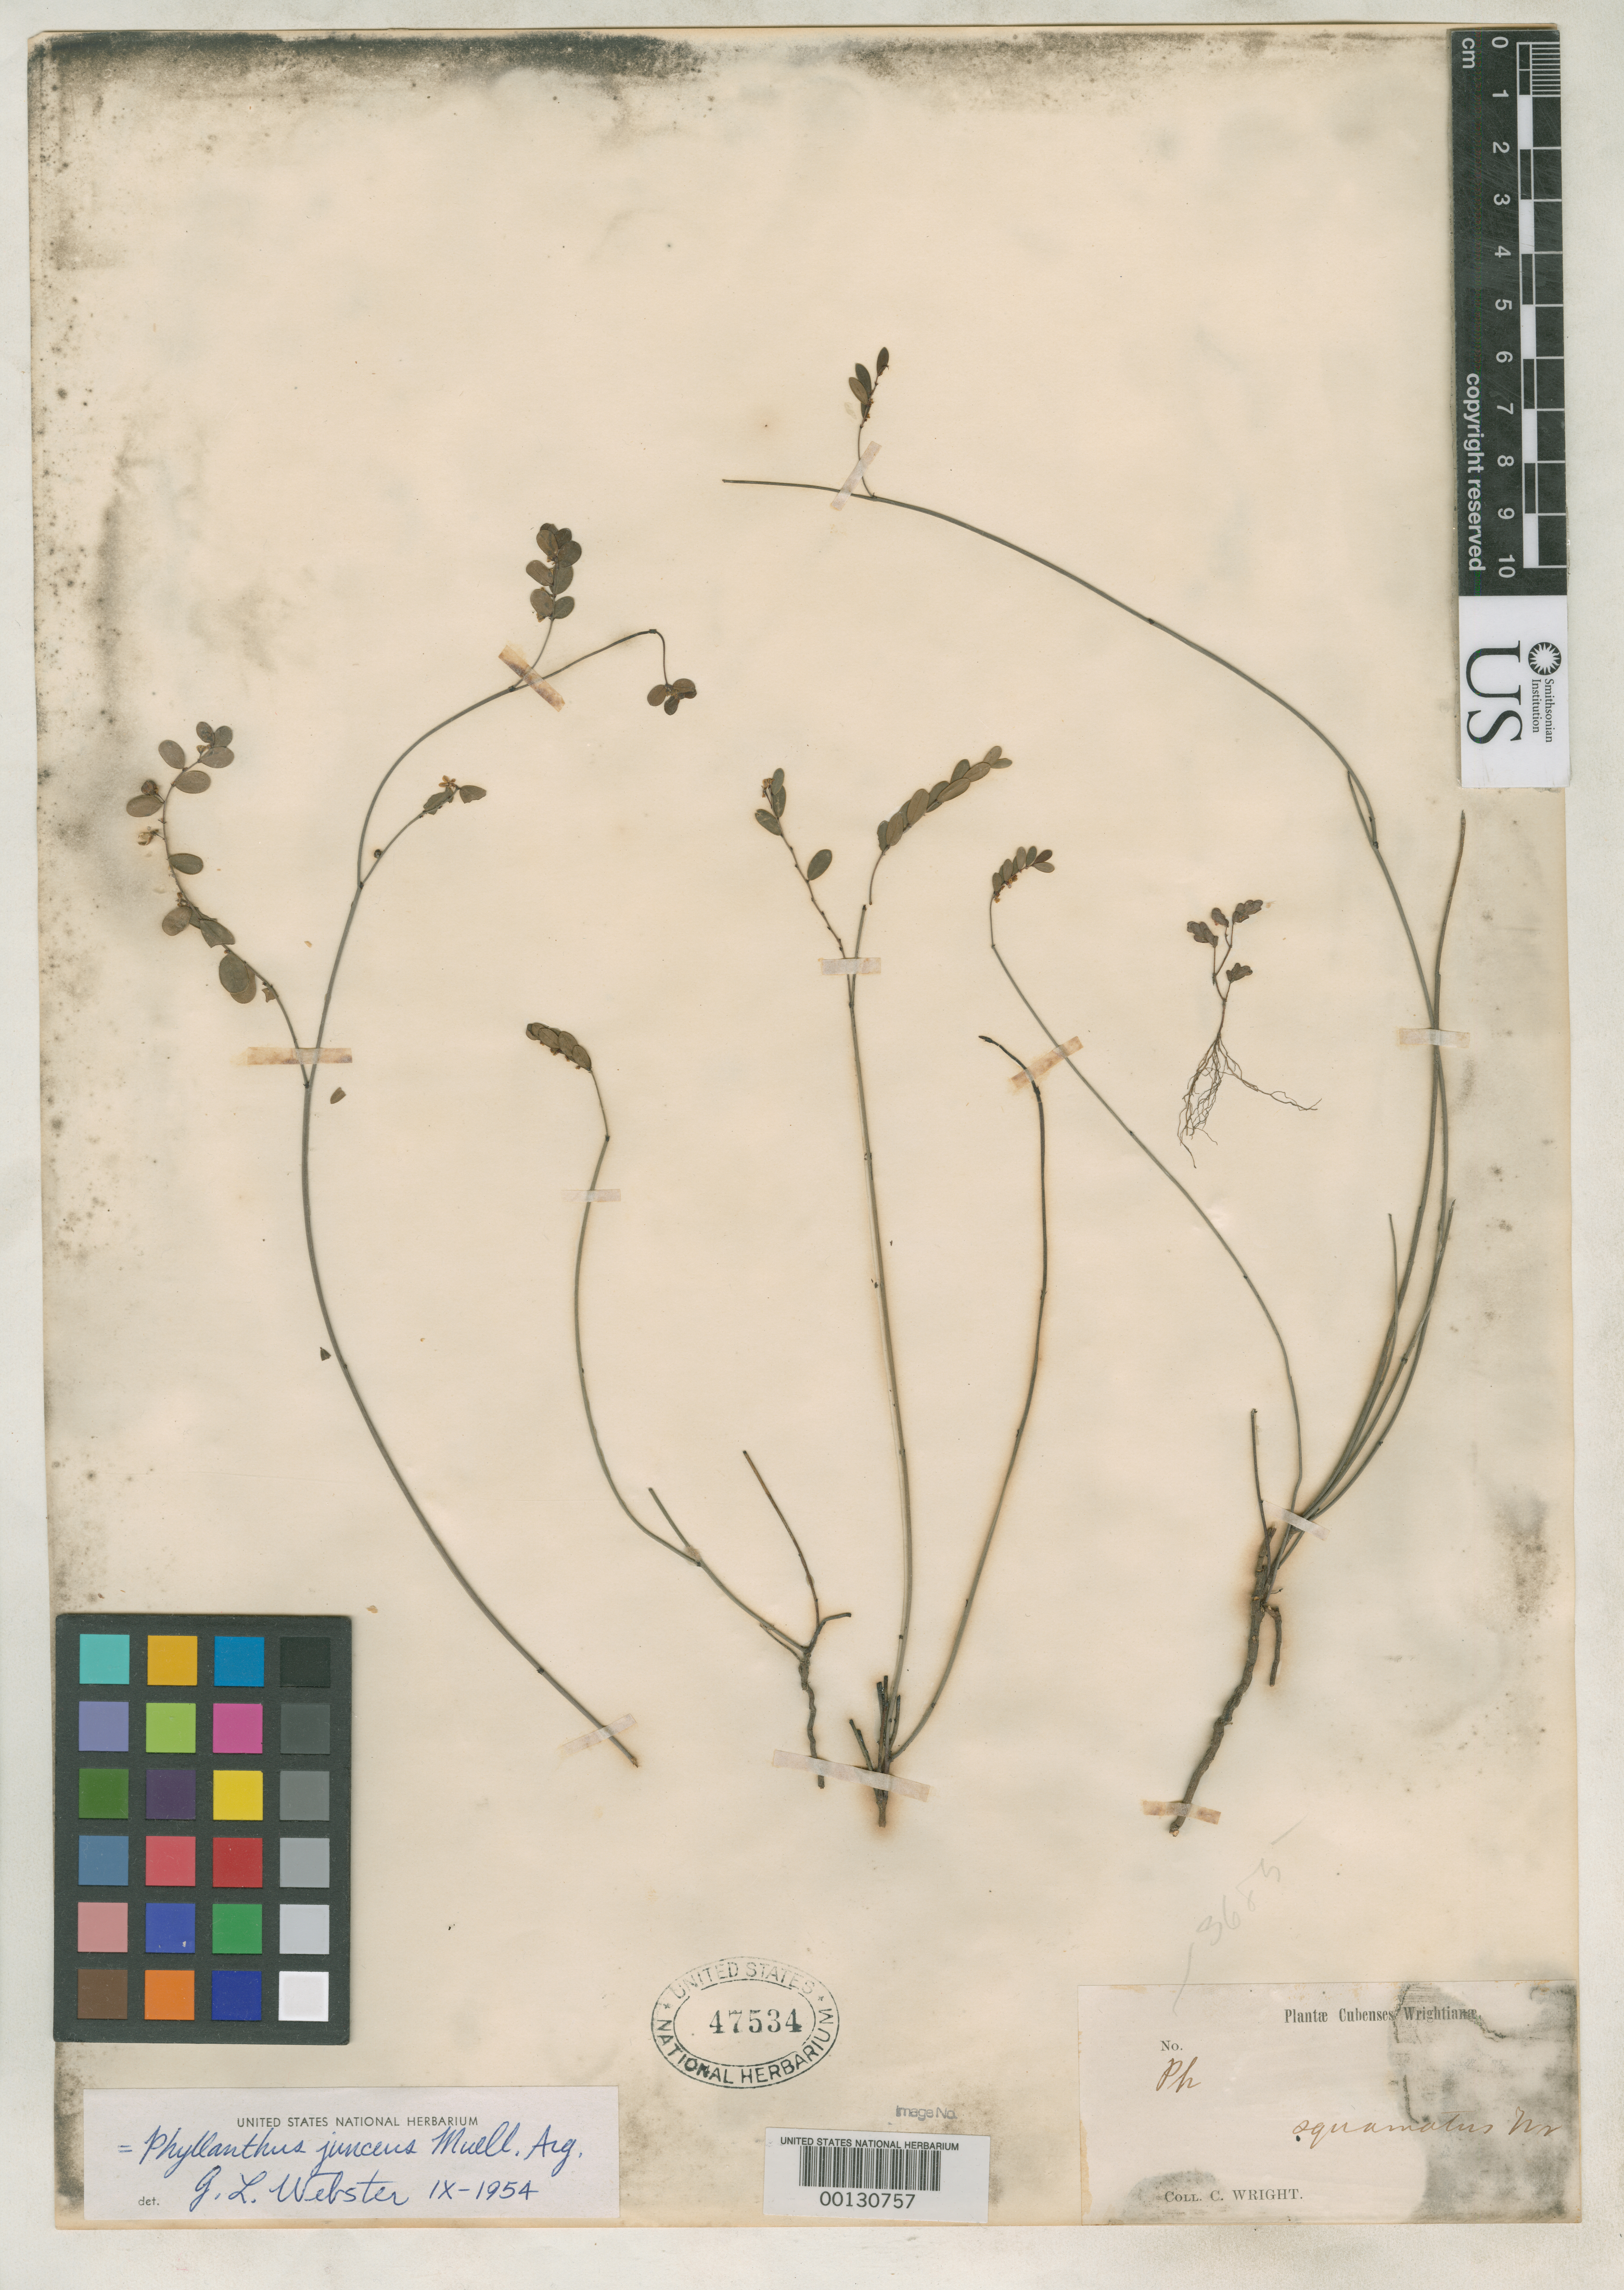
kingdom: Plantae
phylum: Tracheophyta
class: Magnoliopsida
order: Malpighiales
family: Phyllanthaceae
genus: Phyllanthus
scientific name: Phyllanthus squamatus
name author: C. Wright in Sauvalle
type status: Isotype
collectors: C. Wright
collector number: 3685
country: Cuba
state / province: Pinar del Río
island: Greater Antilles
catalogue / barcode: US 47534